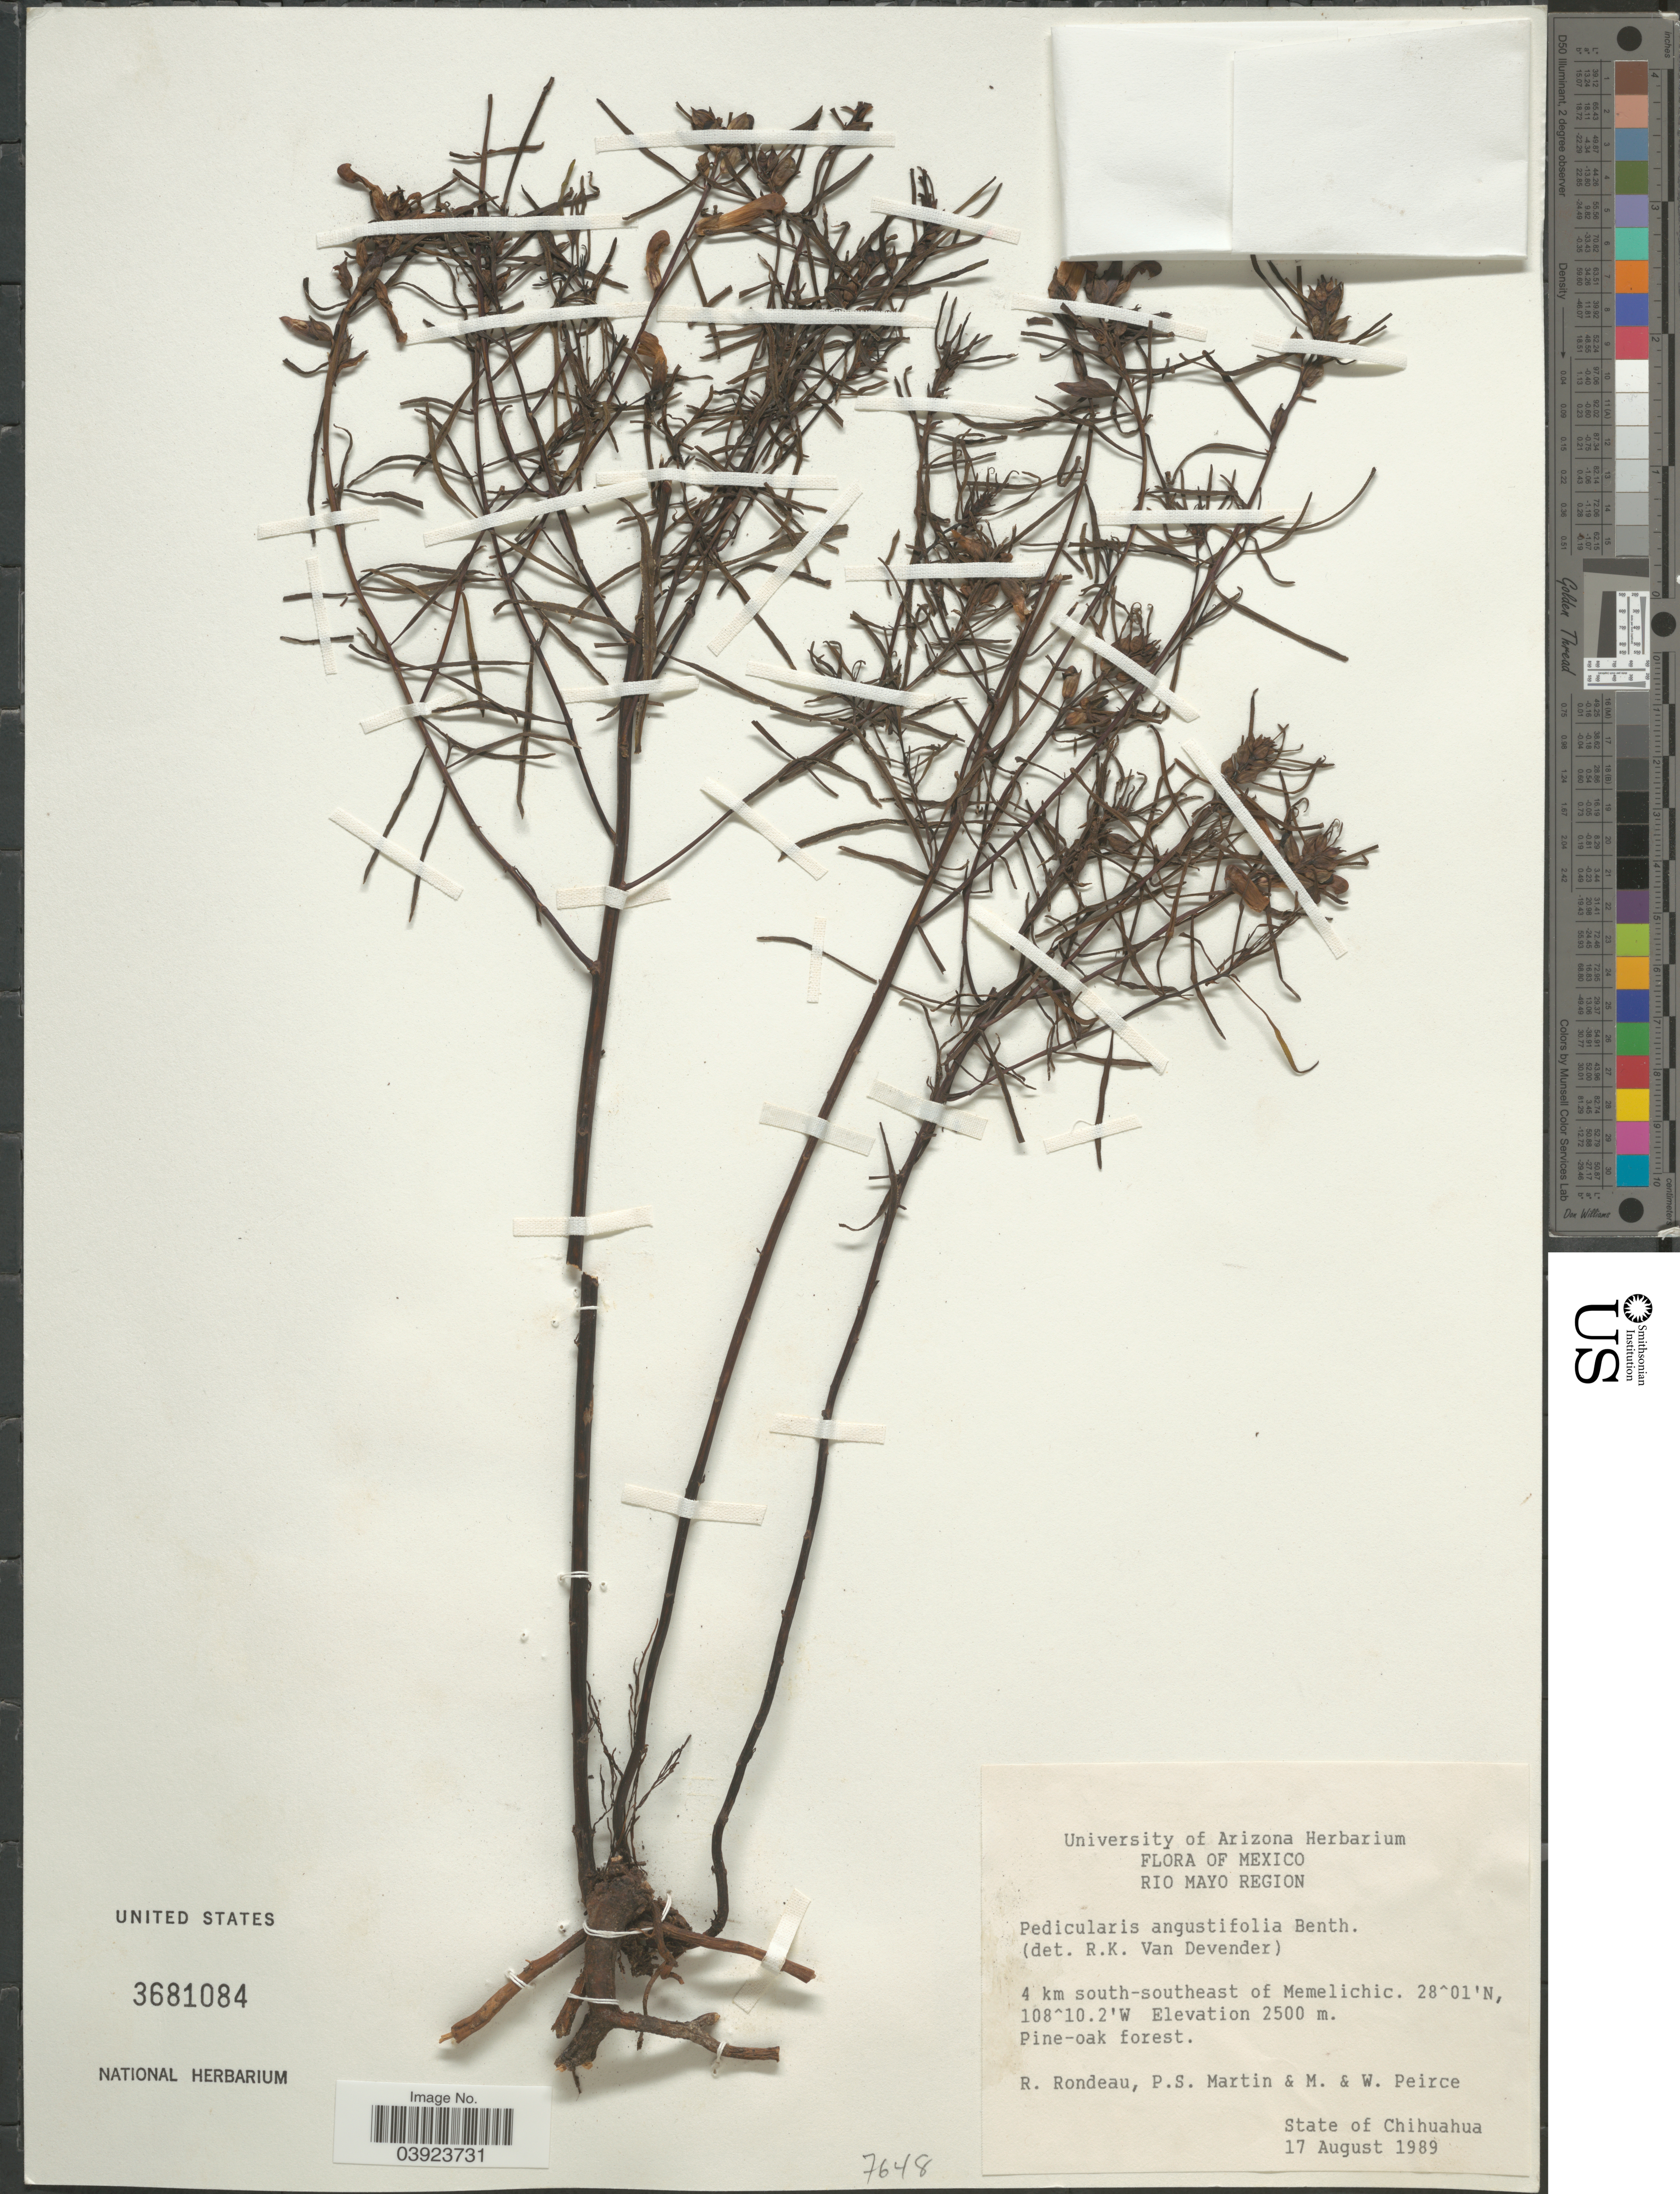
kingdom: Plantae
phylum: Tracheophyta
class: Magnoliopsida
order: Lamiales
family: Orobanchaceae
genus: Pedicularis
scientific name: Pedicularis angustifolia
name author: Benth.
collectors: R. Rondeau, P. S. Martin, M. Peirce & W. Peirce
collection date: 1989-08-17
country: Mexico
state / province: Chihuahua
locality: Rio Mayo Region. 4 km south-southeast of Memelichic. Pine-oak forest.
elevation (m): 2500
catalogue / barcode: US 3681084